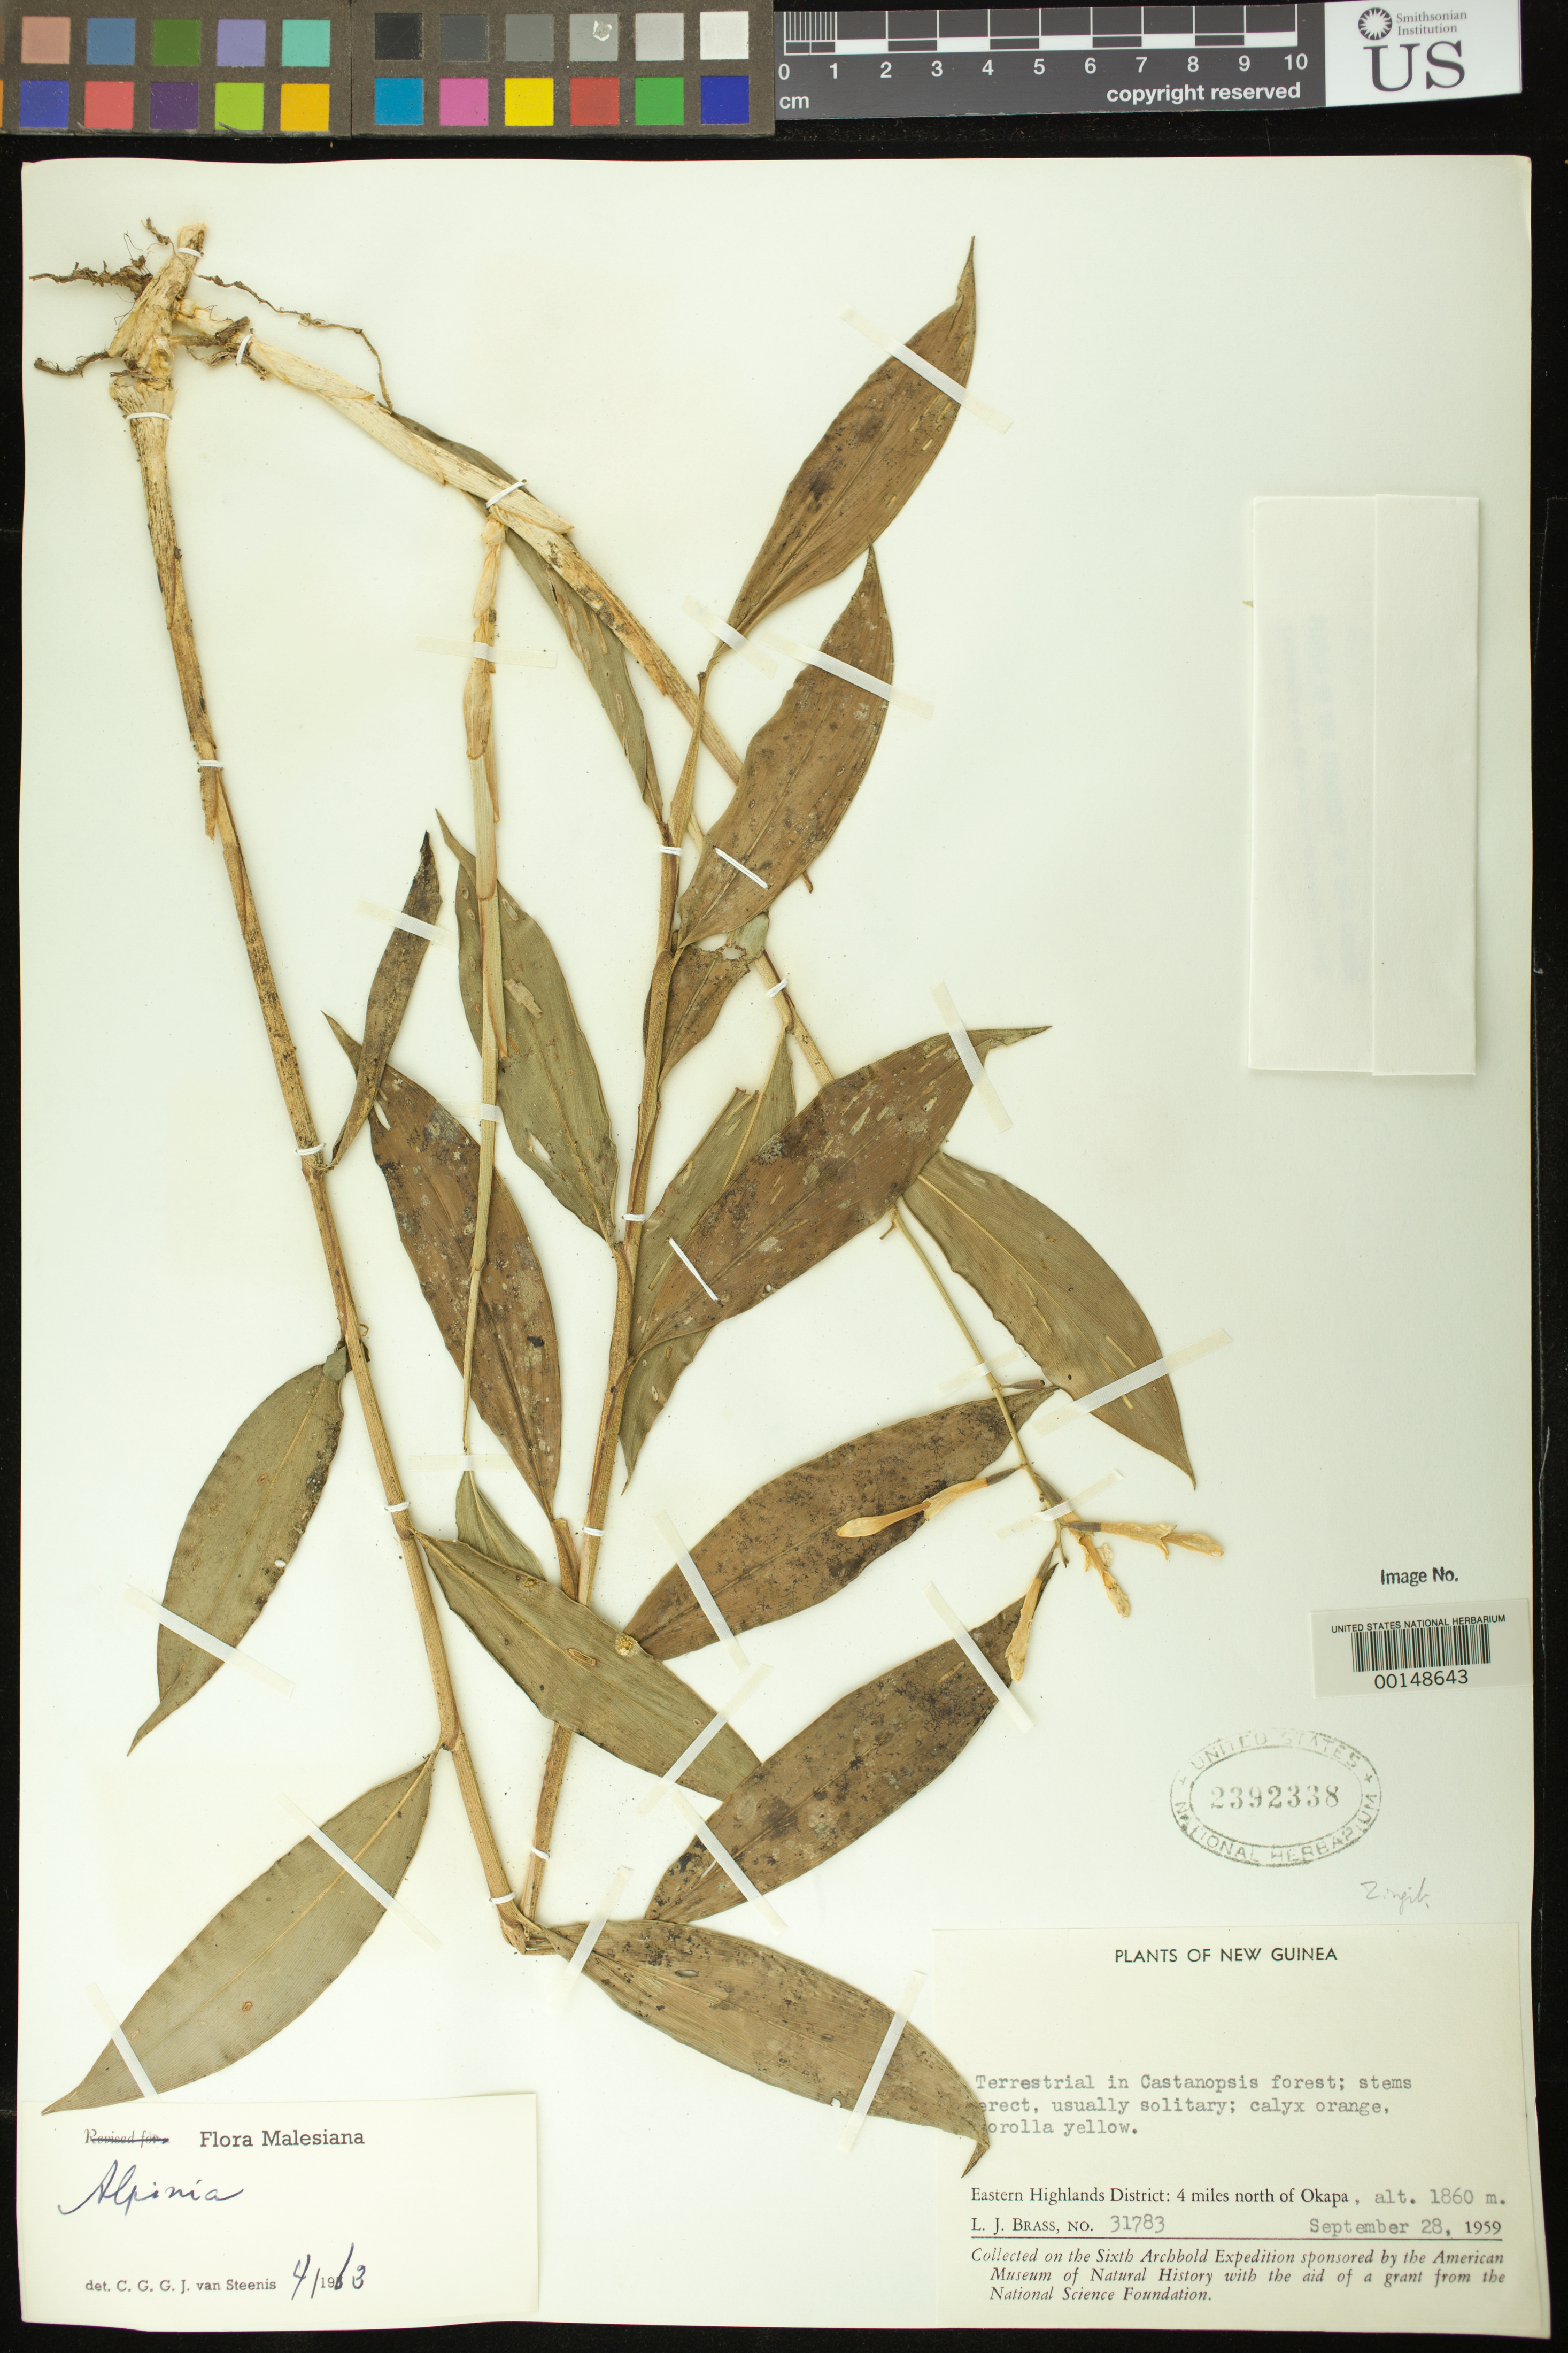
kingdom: Plantae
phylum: Tracheophyta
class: Liliopsida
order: Zingiberales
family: Zingiberaceae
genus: Alpinia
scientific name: Alpinia sp.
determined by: Steenis, C. G. G. J. van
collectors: L. J. Brass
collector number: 31783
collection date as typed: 28 Sep 1959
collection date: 1959-09-28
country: Papua New Guinea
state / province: Eastern Highlands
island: New Guinea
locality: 4 miles north of okapa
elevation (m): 1860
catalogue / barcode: US 2392338